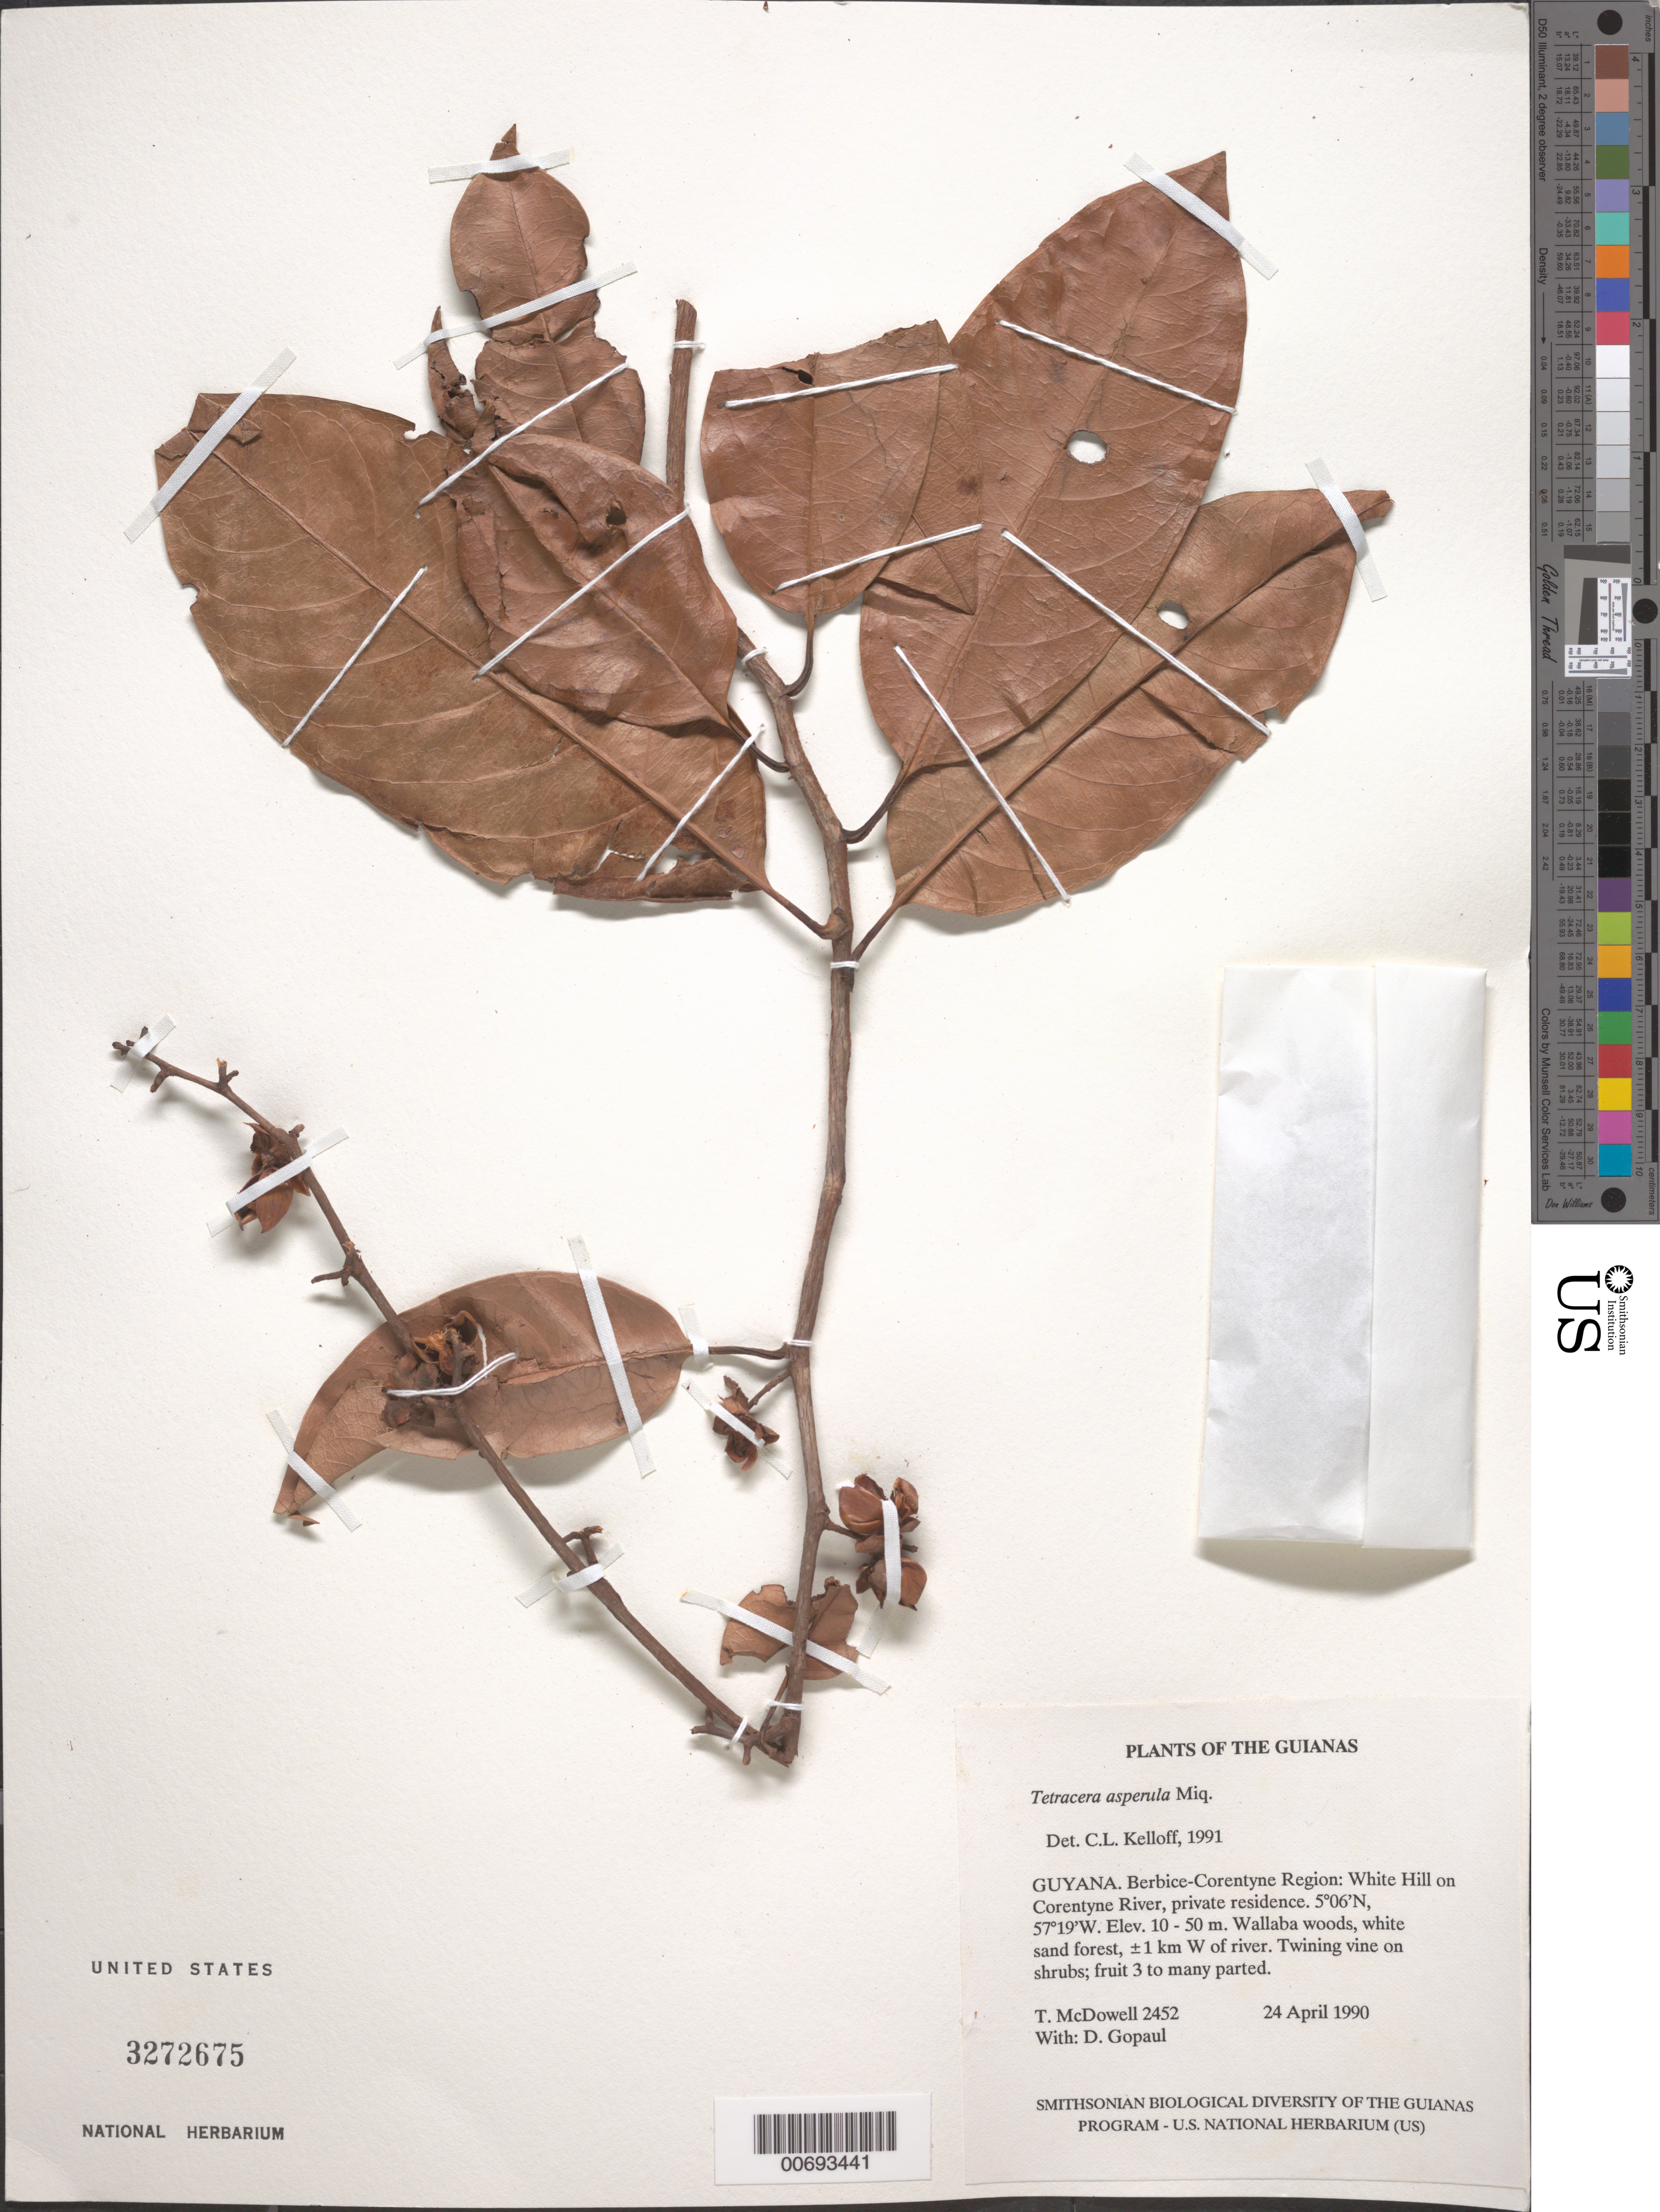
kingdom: Plantae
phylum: Tracheophyta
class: Magnoliopsida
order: Dilleniales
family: Dilleniaceae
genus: Tetracera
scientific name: Tetracera asperula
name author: Miq.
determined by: Kelloff, Carol L., (US), Smithsonian Institution - National Museum of Natural History (UNITED STATES)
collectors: T. McDowell & D. Gopaul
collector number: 2452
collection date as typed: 24 April 1990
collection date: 1990-04-24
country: Guyana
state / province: E. Berbice-Corentyne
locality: White Hill on Corentyne River, private residence, 1 km W of river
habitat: Wallaba woods, white sand forest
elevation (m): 10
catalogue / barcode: US 3272675